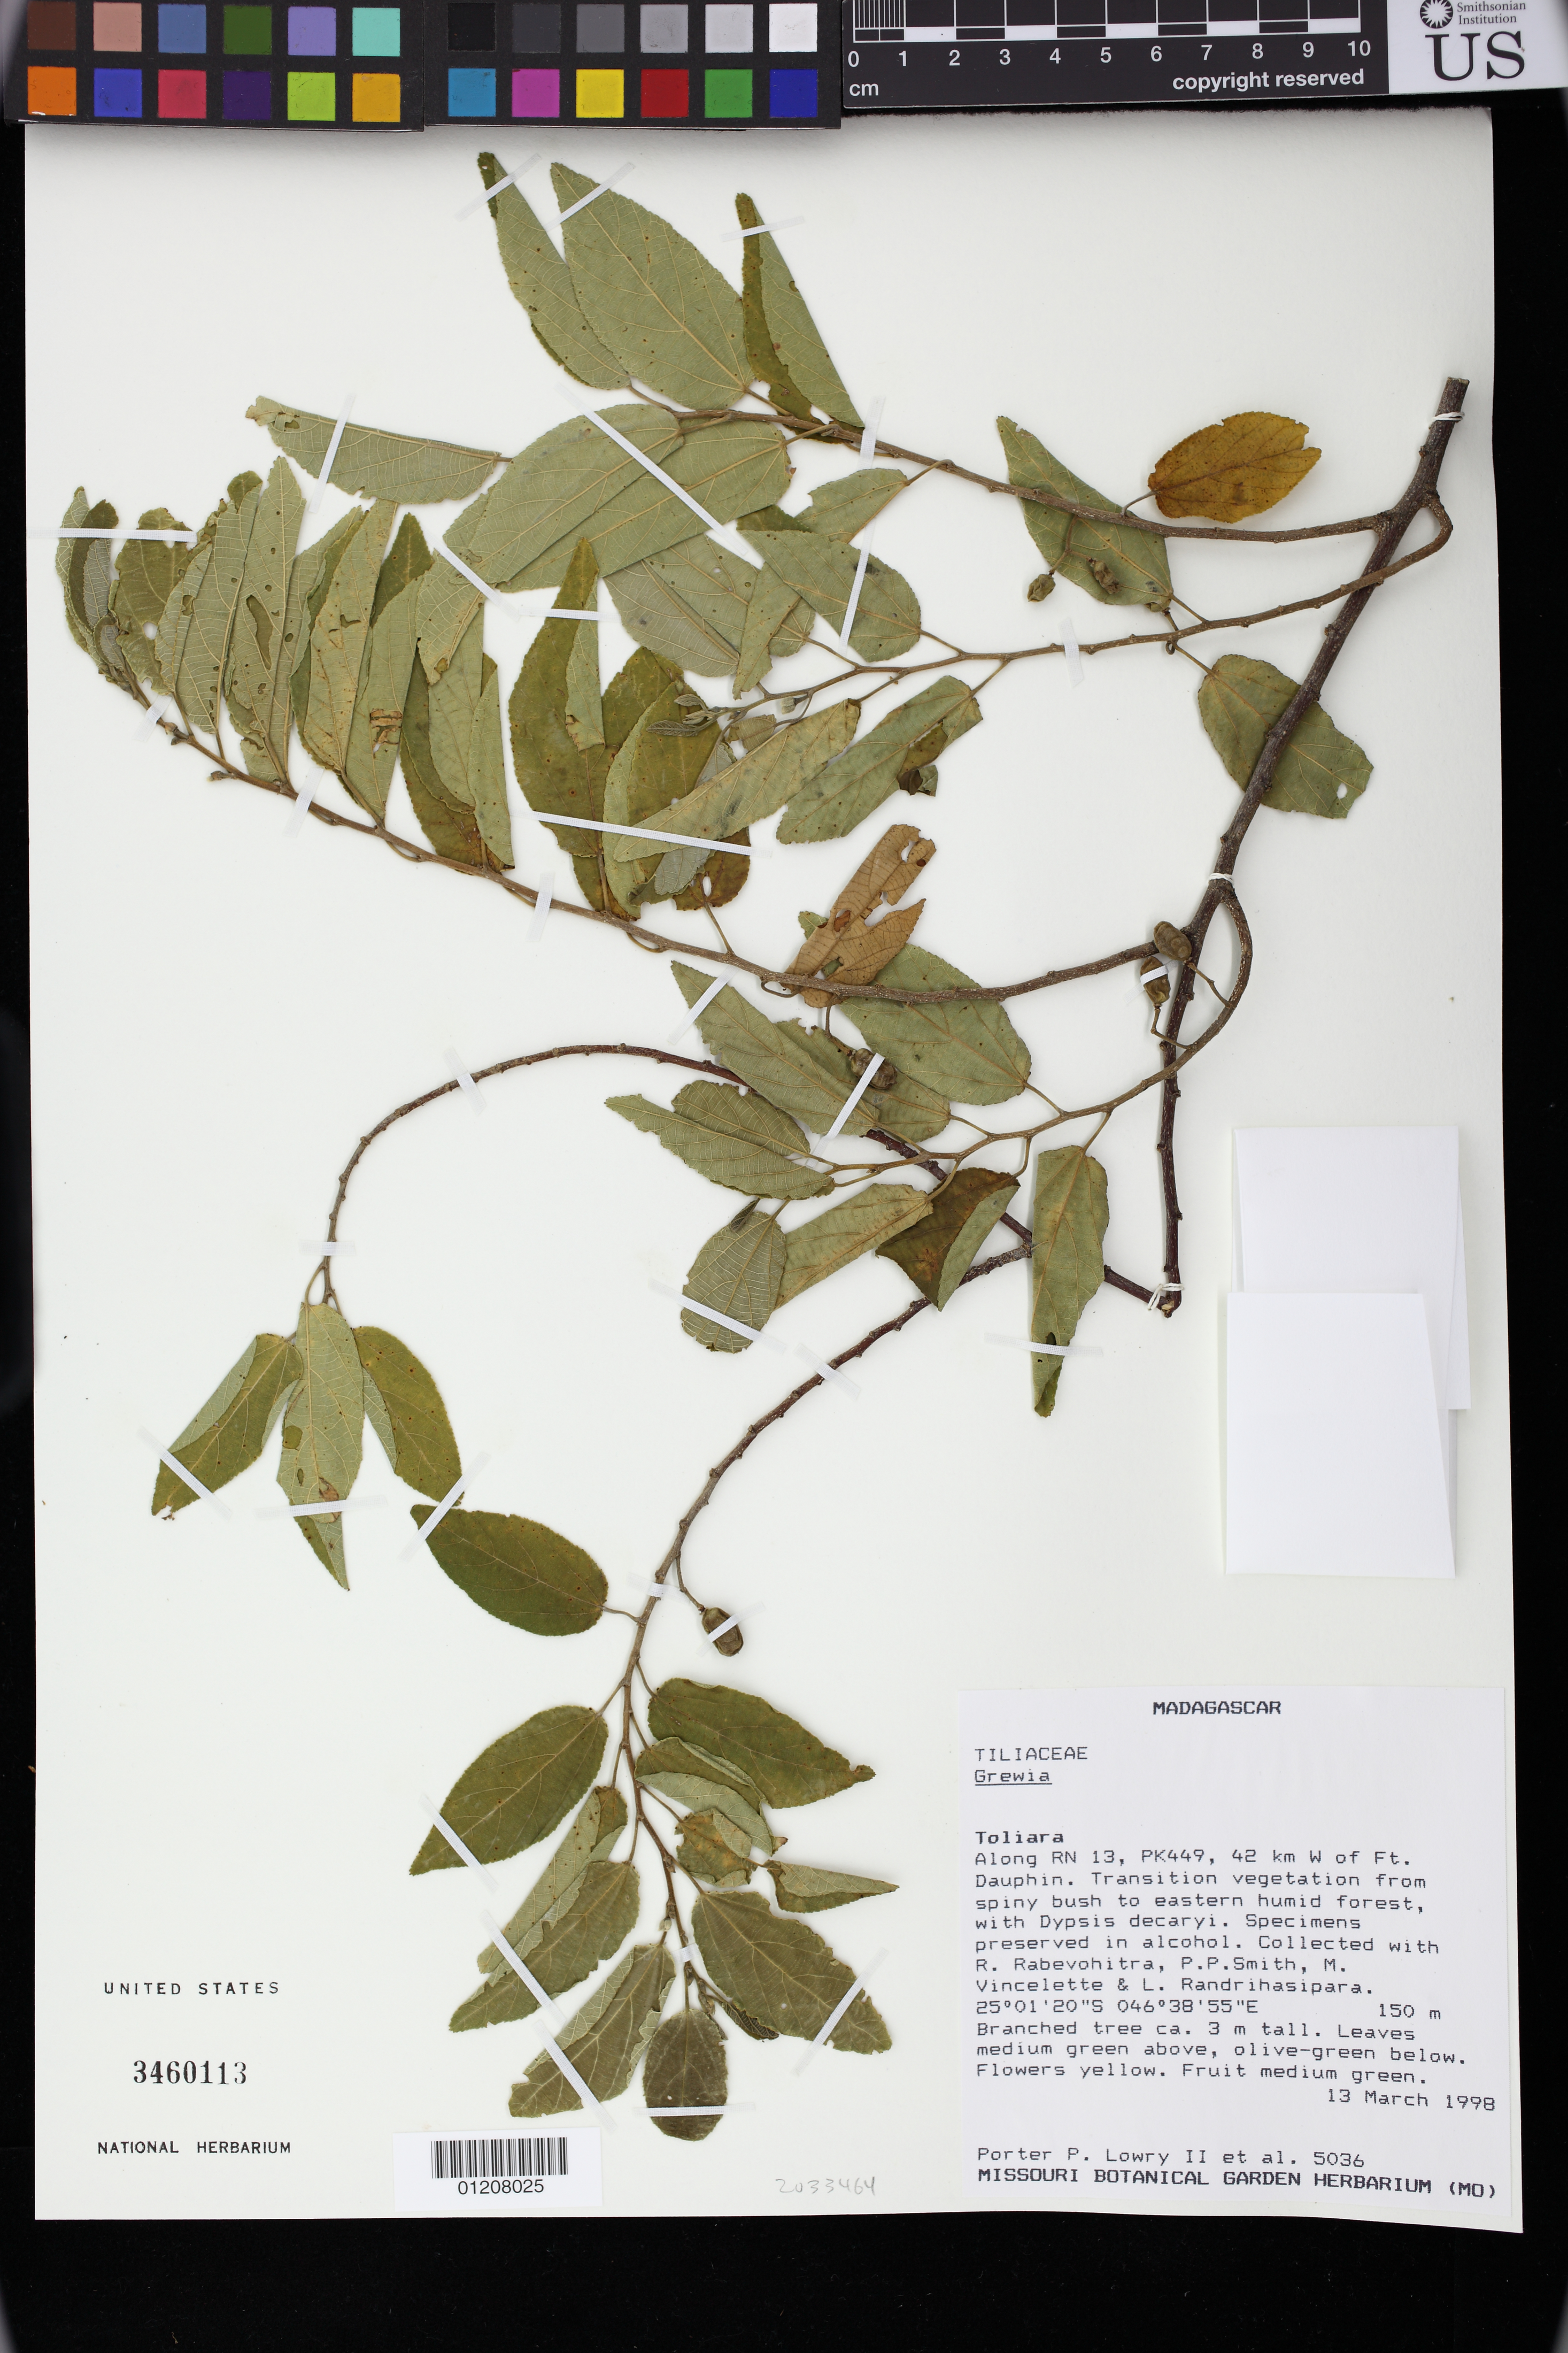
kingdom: Plantae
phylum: Tracheophyta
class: Magnoliopsida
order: Malvales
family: Malvaceae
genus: Grewia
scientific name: Grewia ambongoensis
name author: Baill.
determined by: Jourdain-Fievet, Lucile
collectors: P. P. Lowry, R. Rabevohitra, P. Smith, M. Vincelette & L. Randrihasipara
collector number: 5036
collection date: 1998-03-13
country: Madagascar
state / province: Anosy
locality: Along RN 13, PK449, 42 km W of Ft. Dauphin.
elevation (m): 150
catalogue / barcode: US 3460113